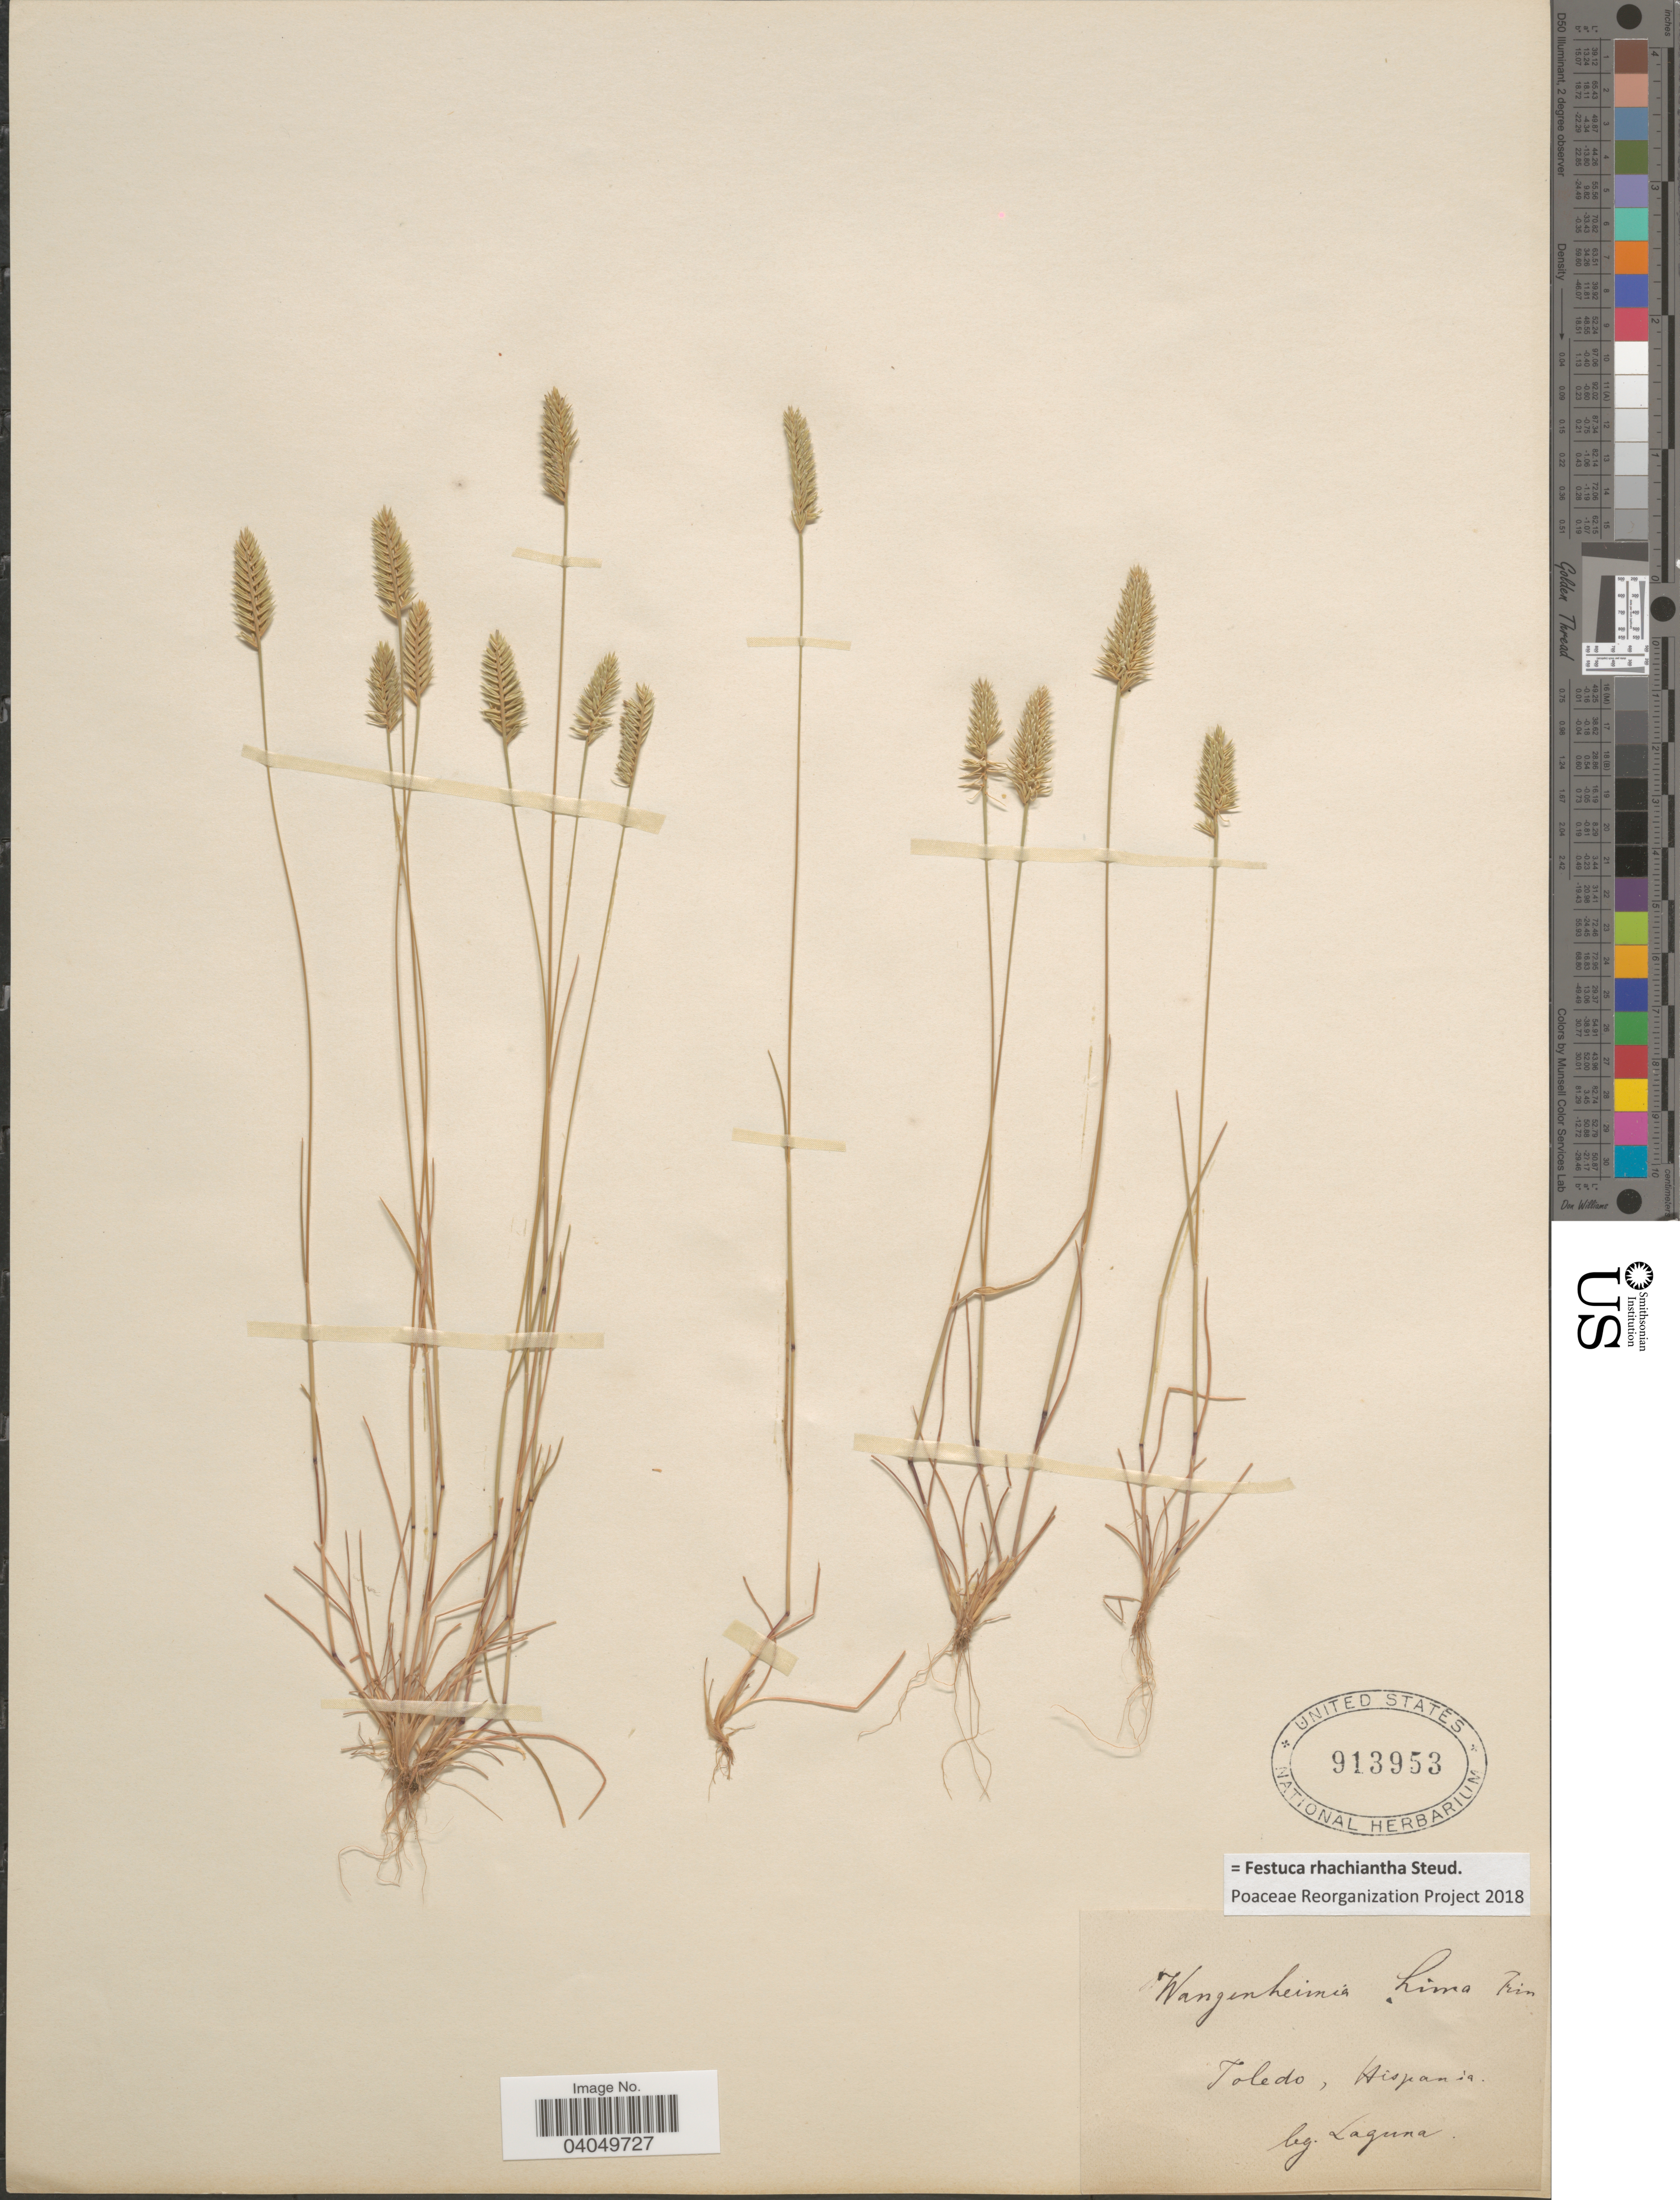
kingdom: Plantae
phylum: Tracheophyta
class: Liliopsida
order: Poales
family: Poaceae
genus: Festuca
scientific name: Festuca rhachiantha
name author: Steud.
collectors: -. Laguna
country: Spain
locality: Toledo, Hispania.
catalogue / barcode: US 913953